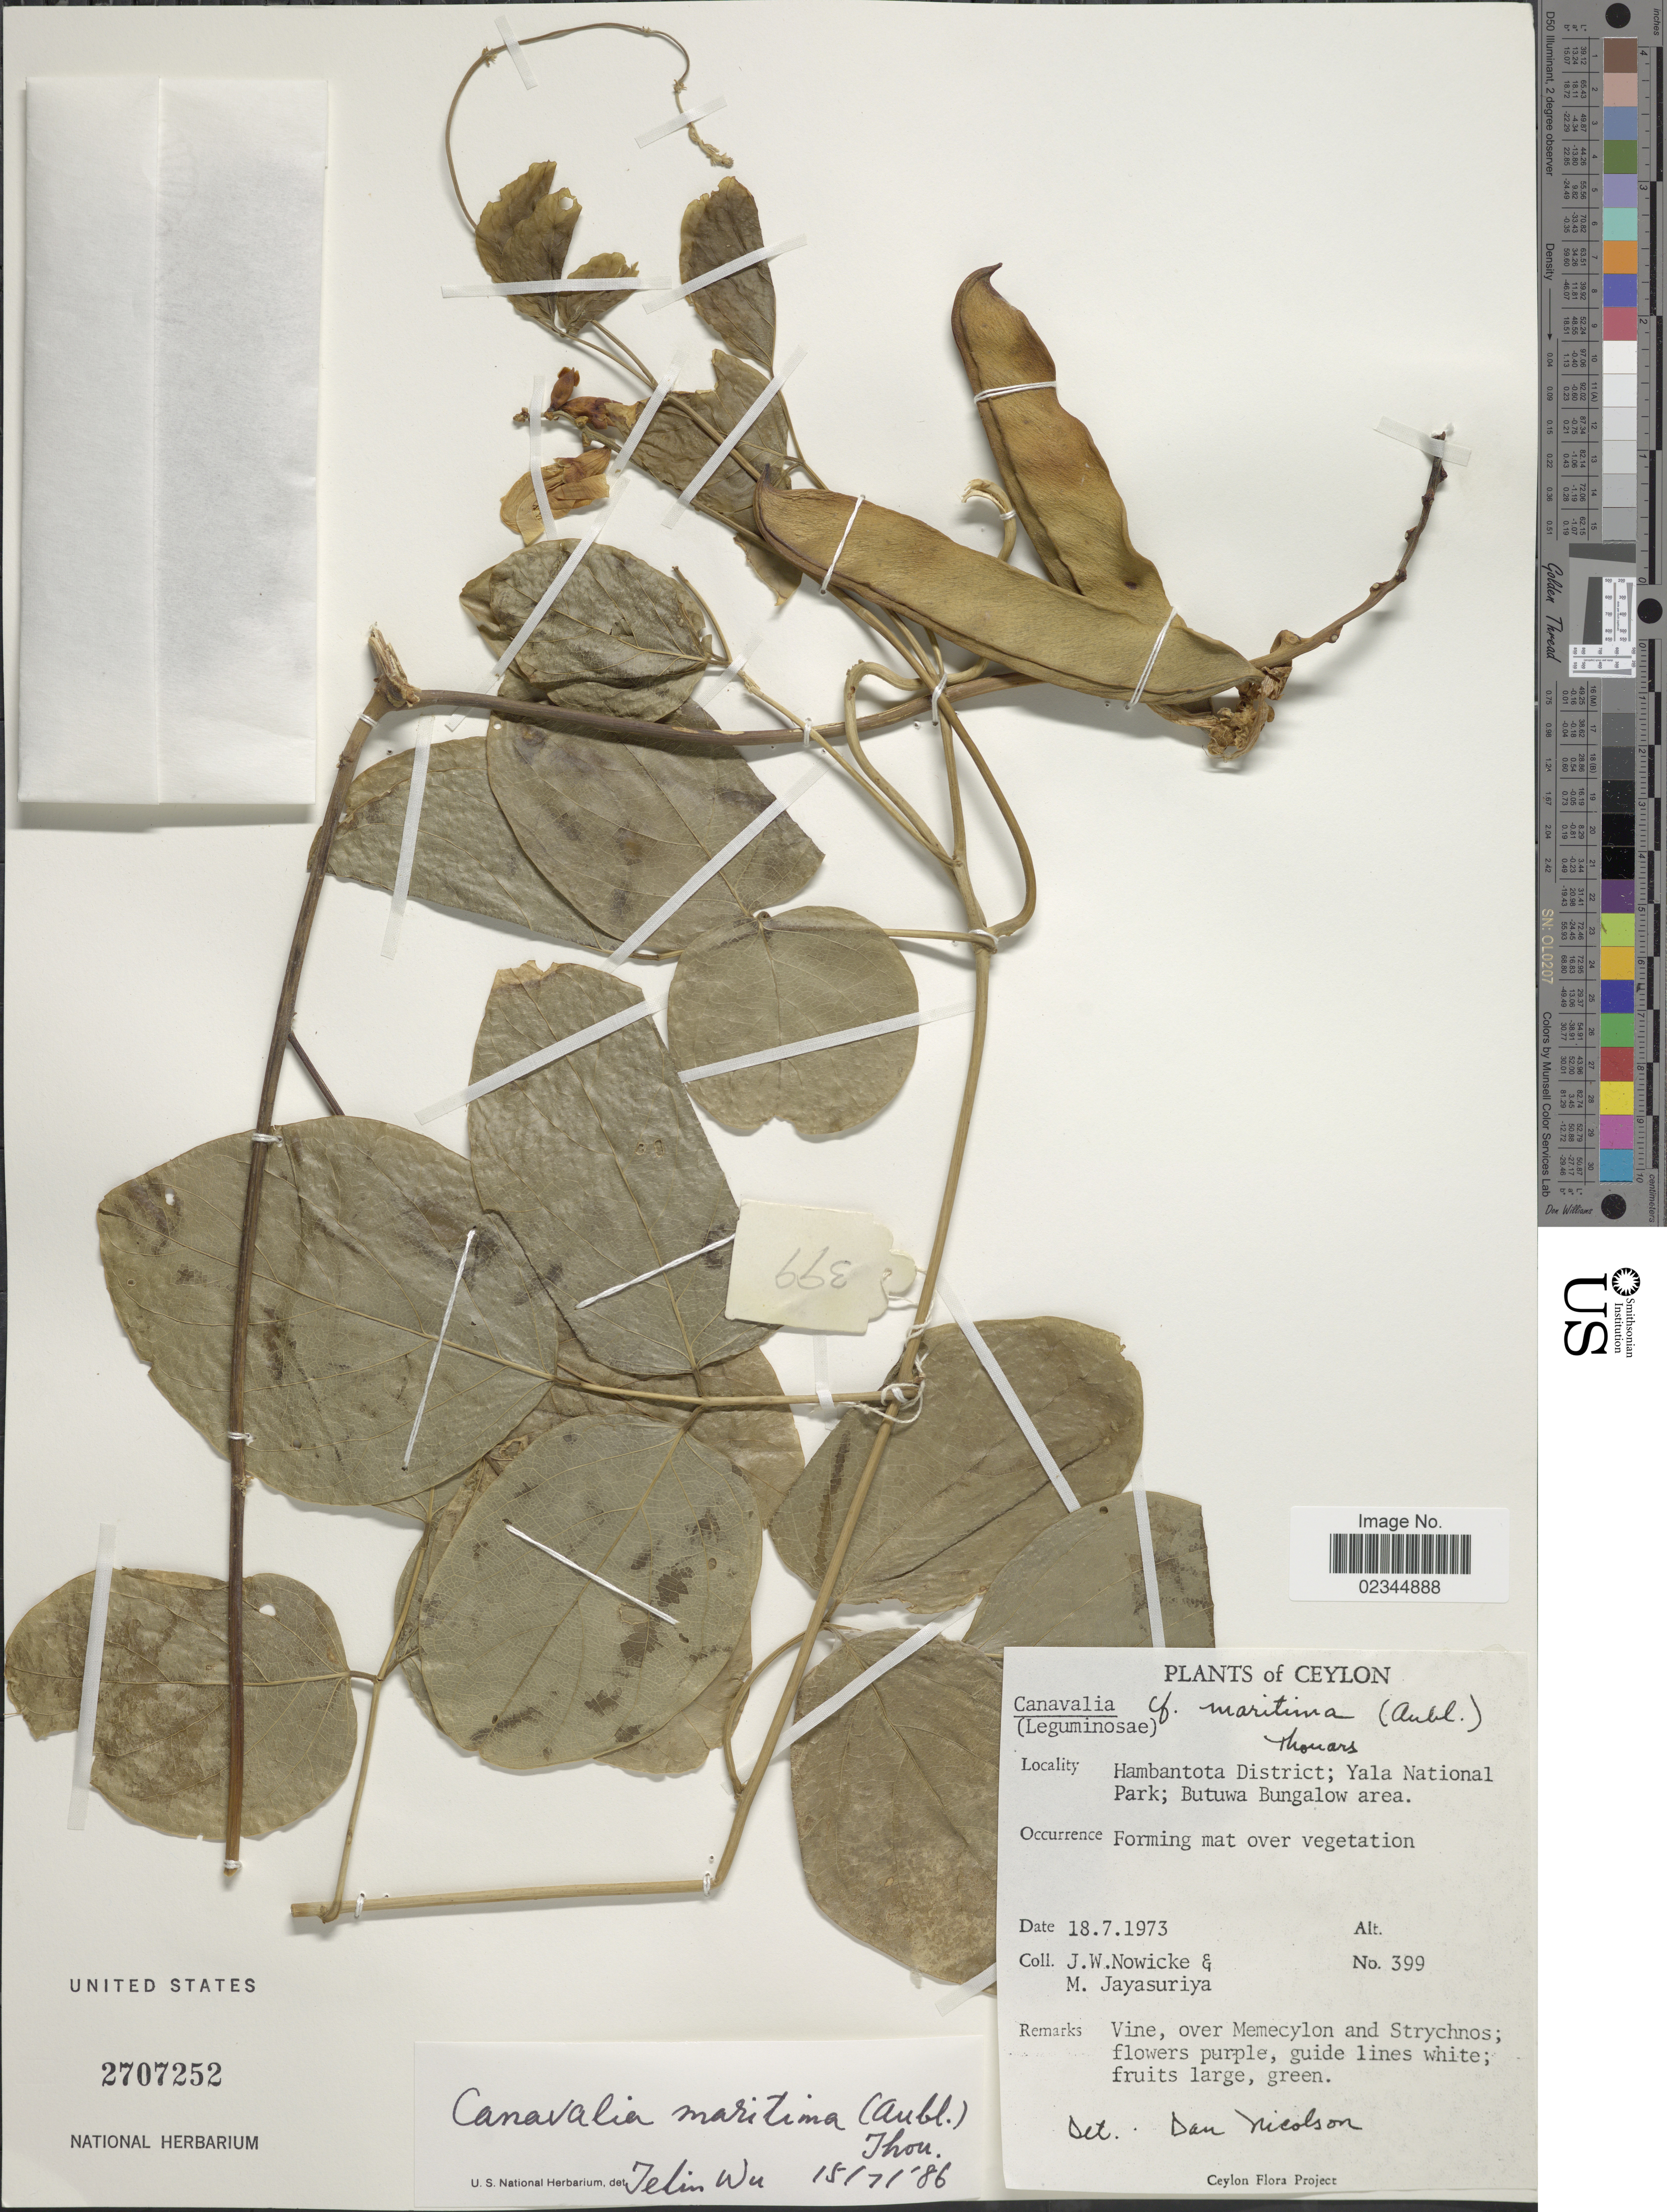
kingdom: Plantae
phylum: Tracheophyta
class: Magnoliopsida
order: Fabales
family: Fabaceae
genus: Canavalia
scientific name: Canavalia rosea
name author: (Sw.) DC.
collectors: J. W. Nowicke & M. Jayasuriya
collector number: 399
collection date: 1973-07-18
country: Sri Lanka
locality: Ceylon, Hambantota District, Yala National Park, Butuwa Bungalow area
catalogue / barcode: US 2707252